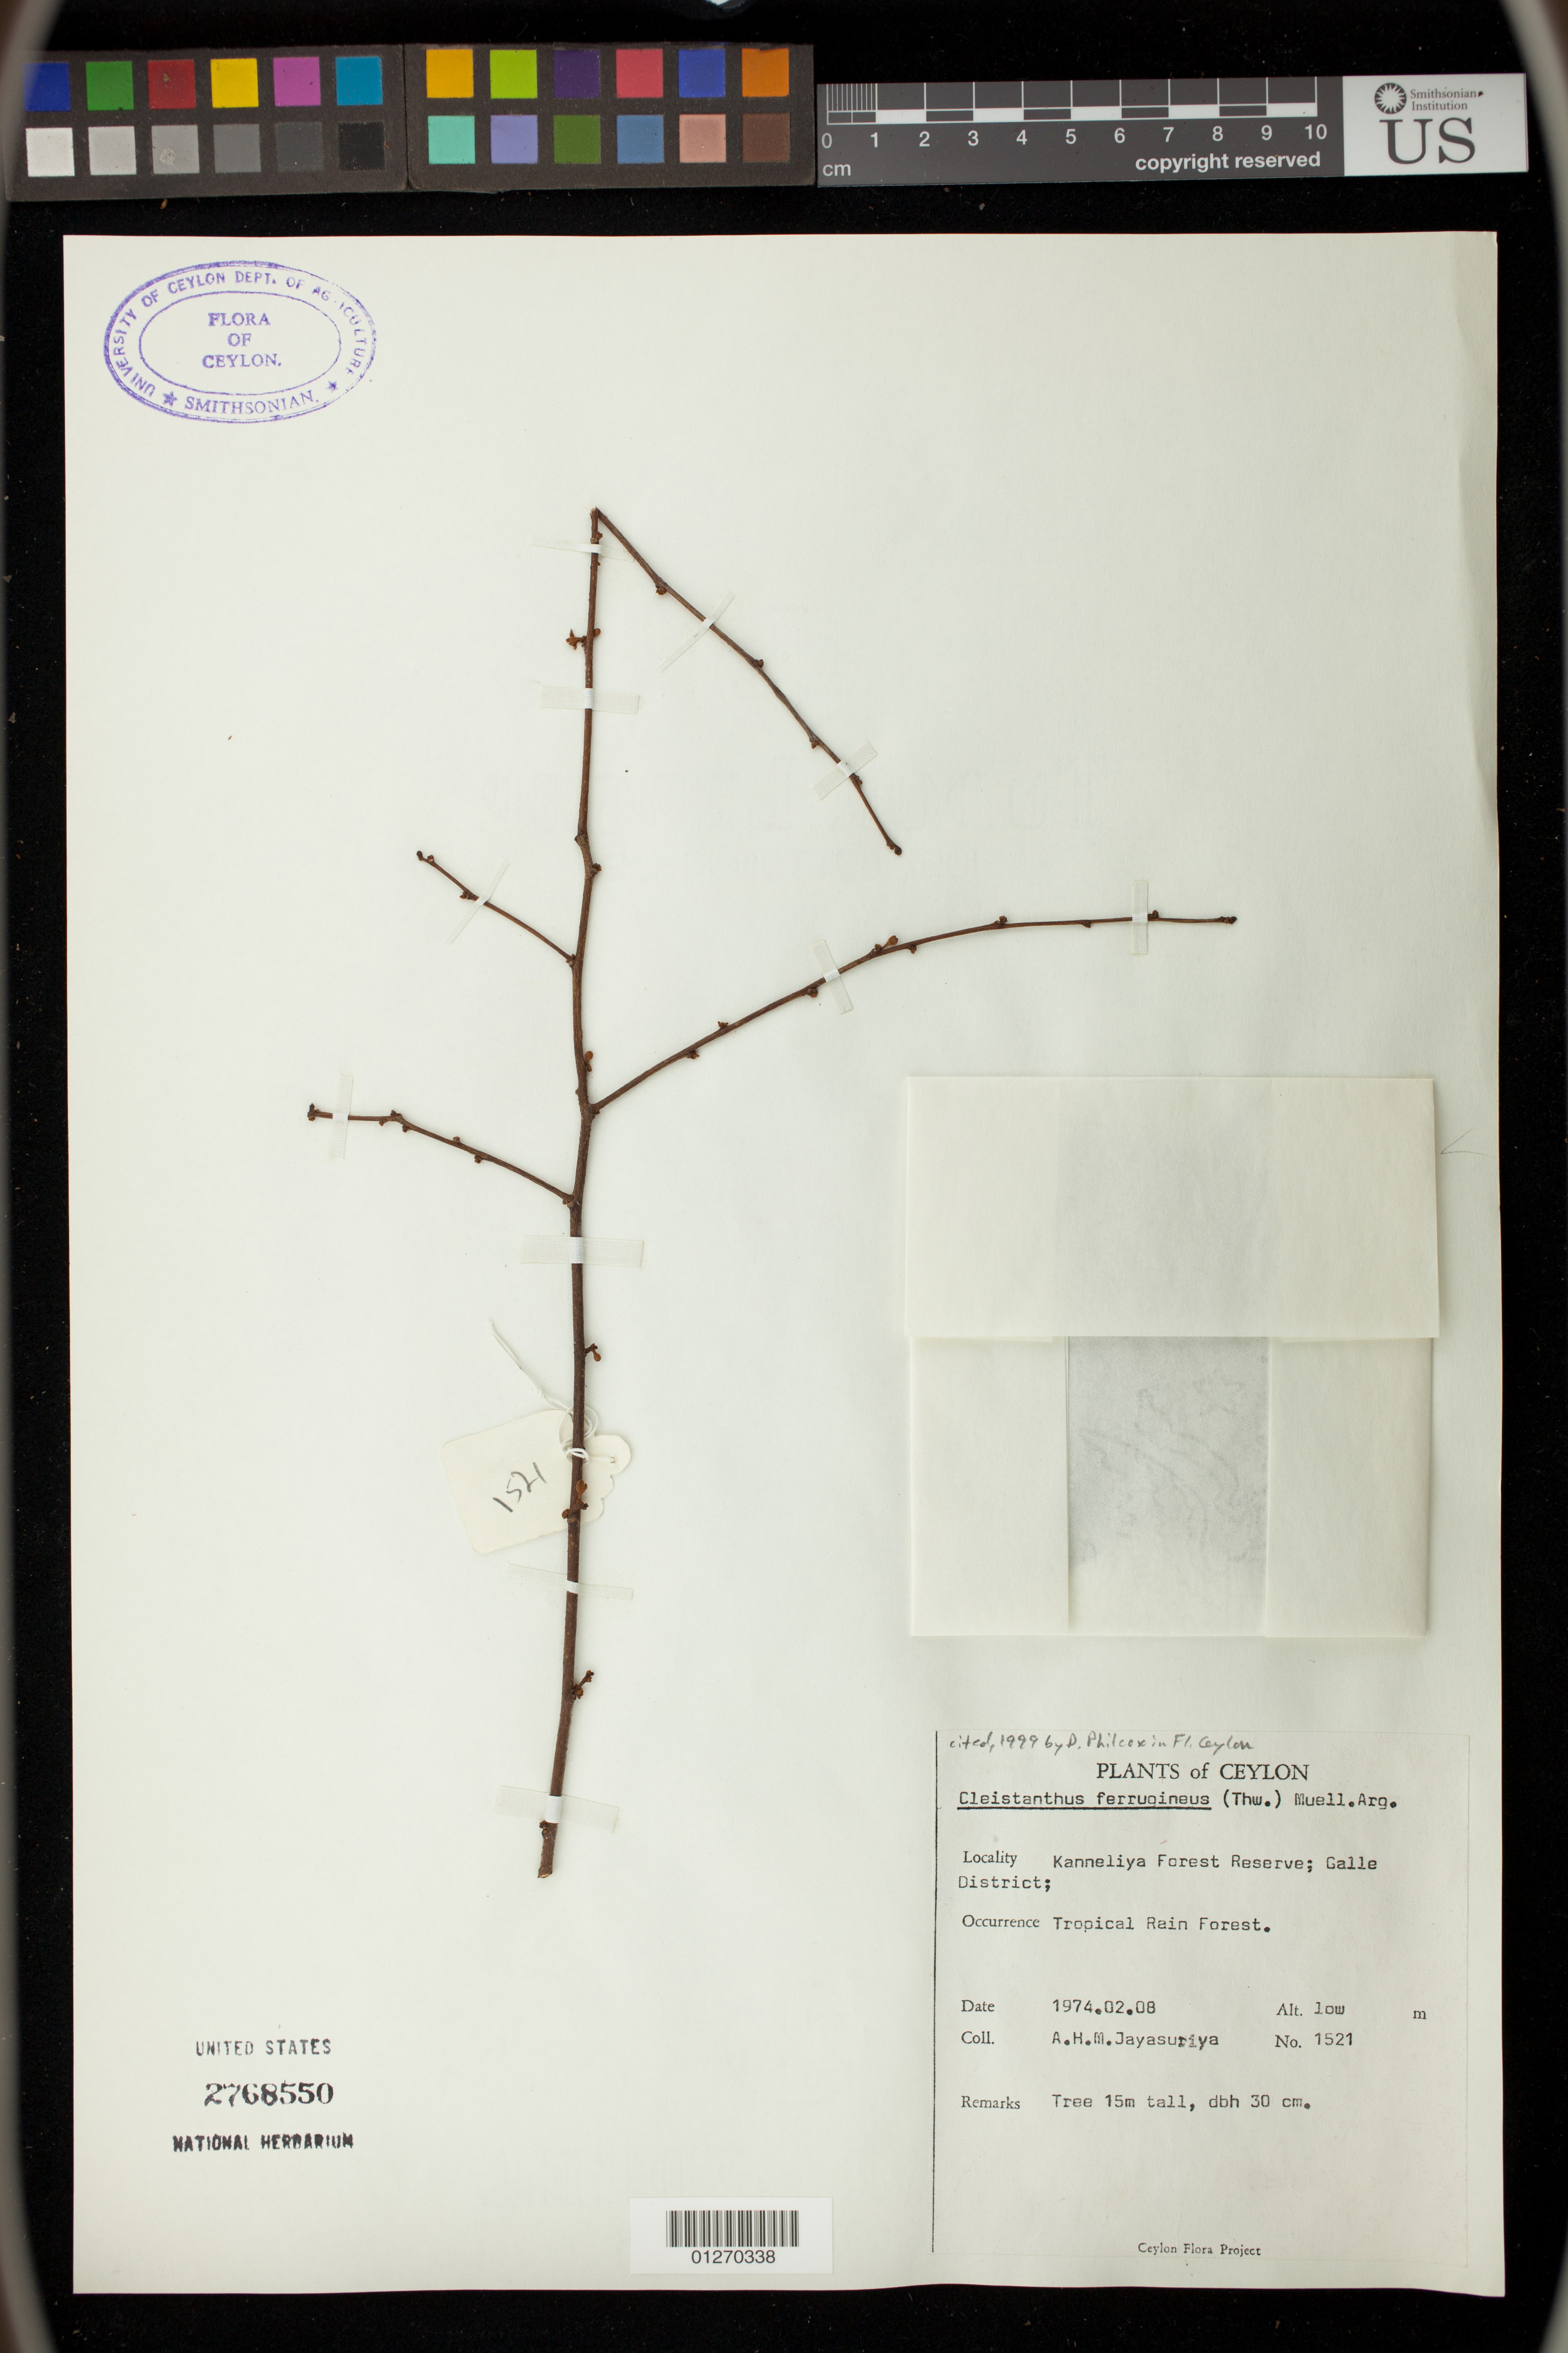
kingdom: Plantae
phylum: Tracheophyta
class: Magnoliopsida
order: Malpighiales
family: Phyllanthaceae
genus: Cleistanthus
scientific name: Cleistanthus ferrugineus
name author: (Thwaites) M. Arg.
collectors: A. H. Jayasuriya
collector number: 1521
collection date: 1974-02-08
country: Sri Lanka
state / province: Southern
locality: Kanneliya Forest Reserve, Galle District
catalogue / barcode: US 2768550